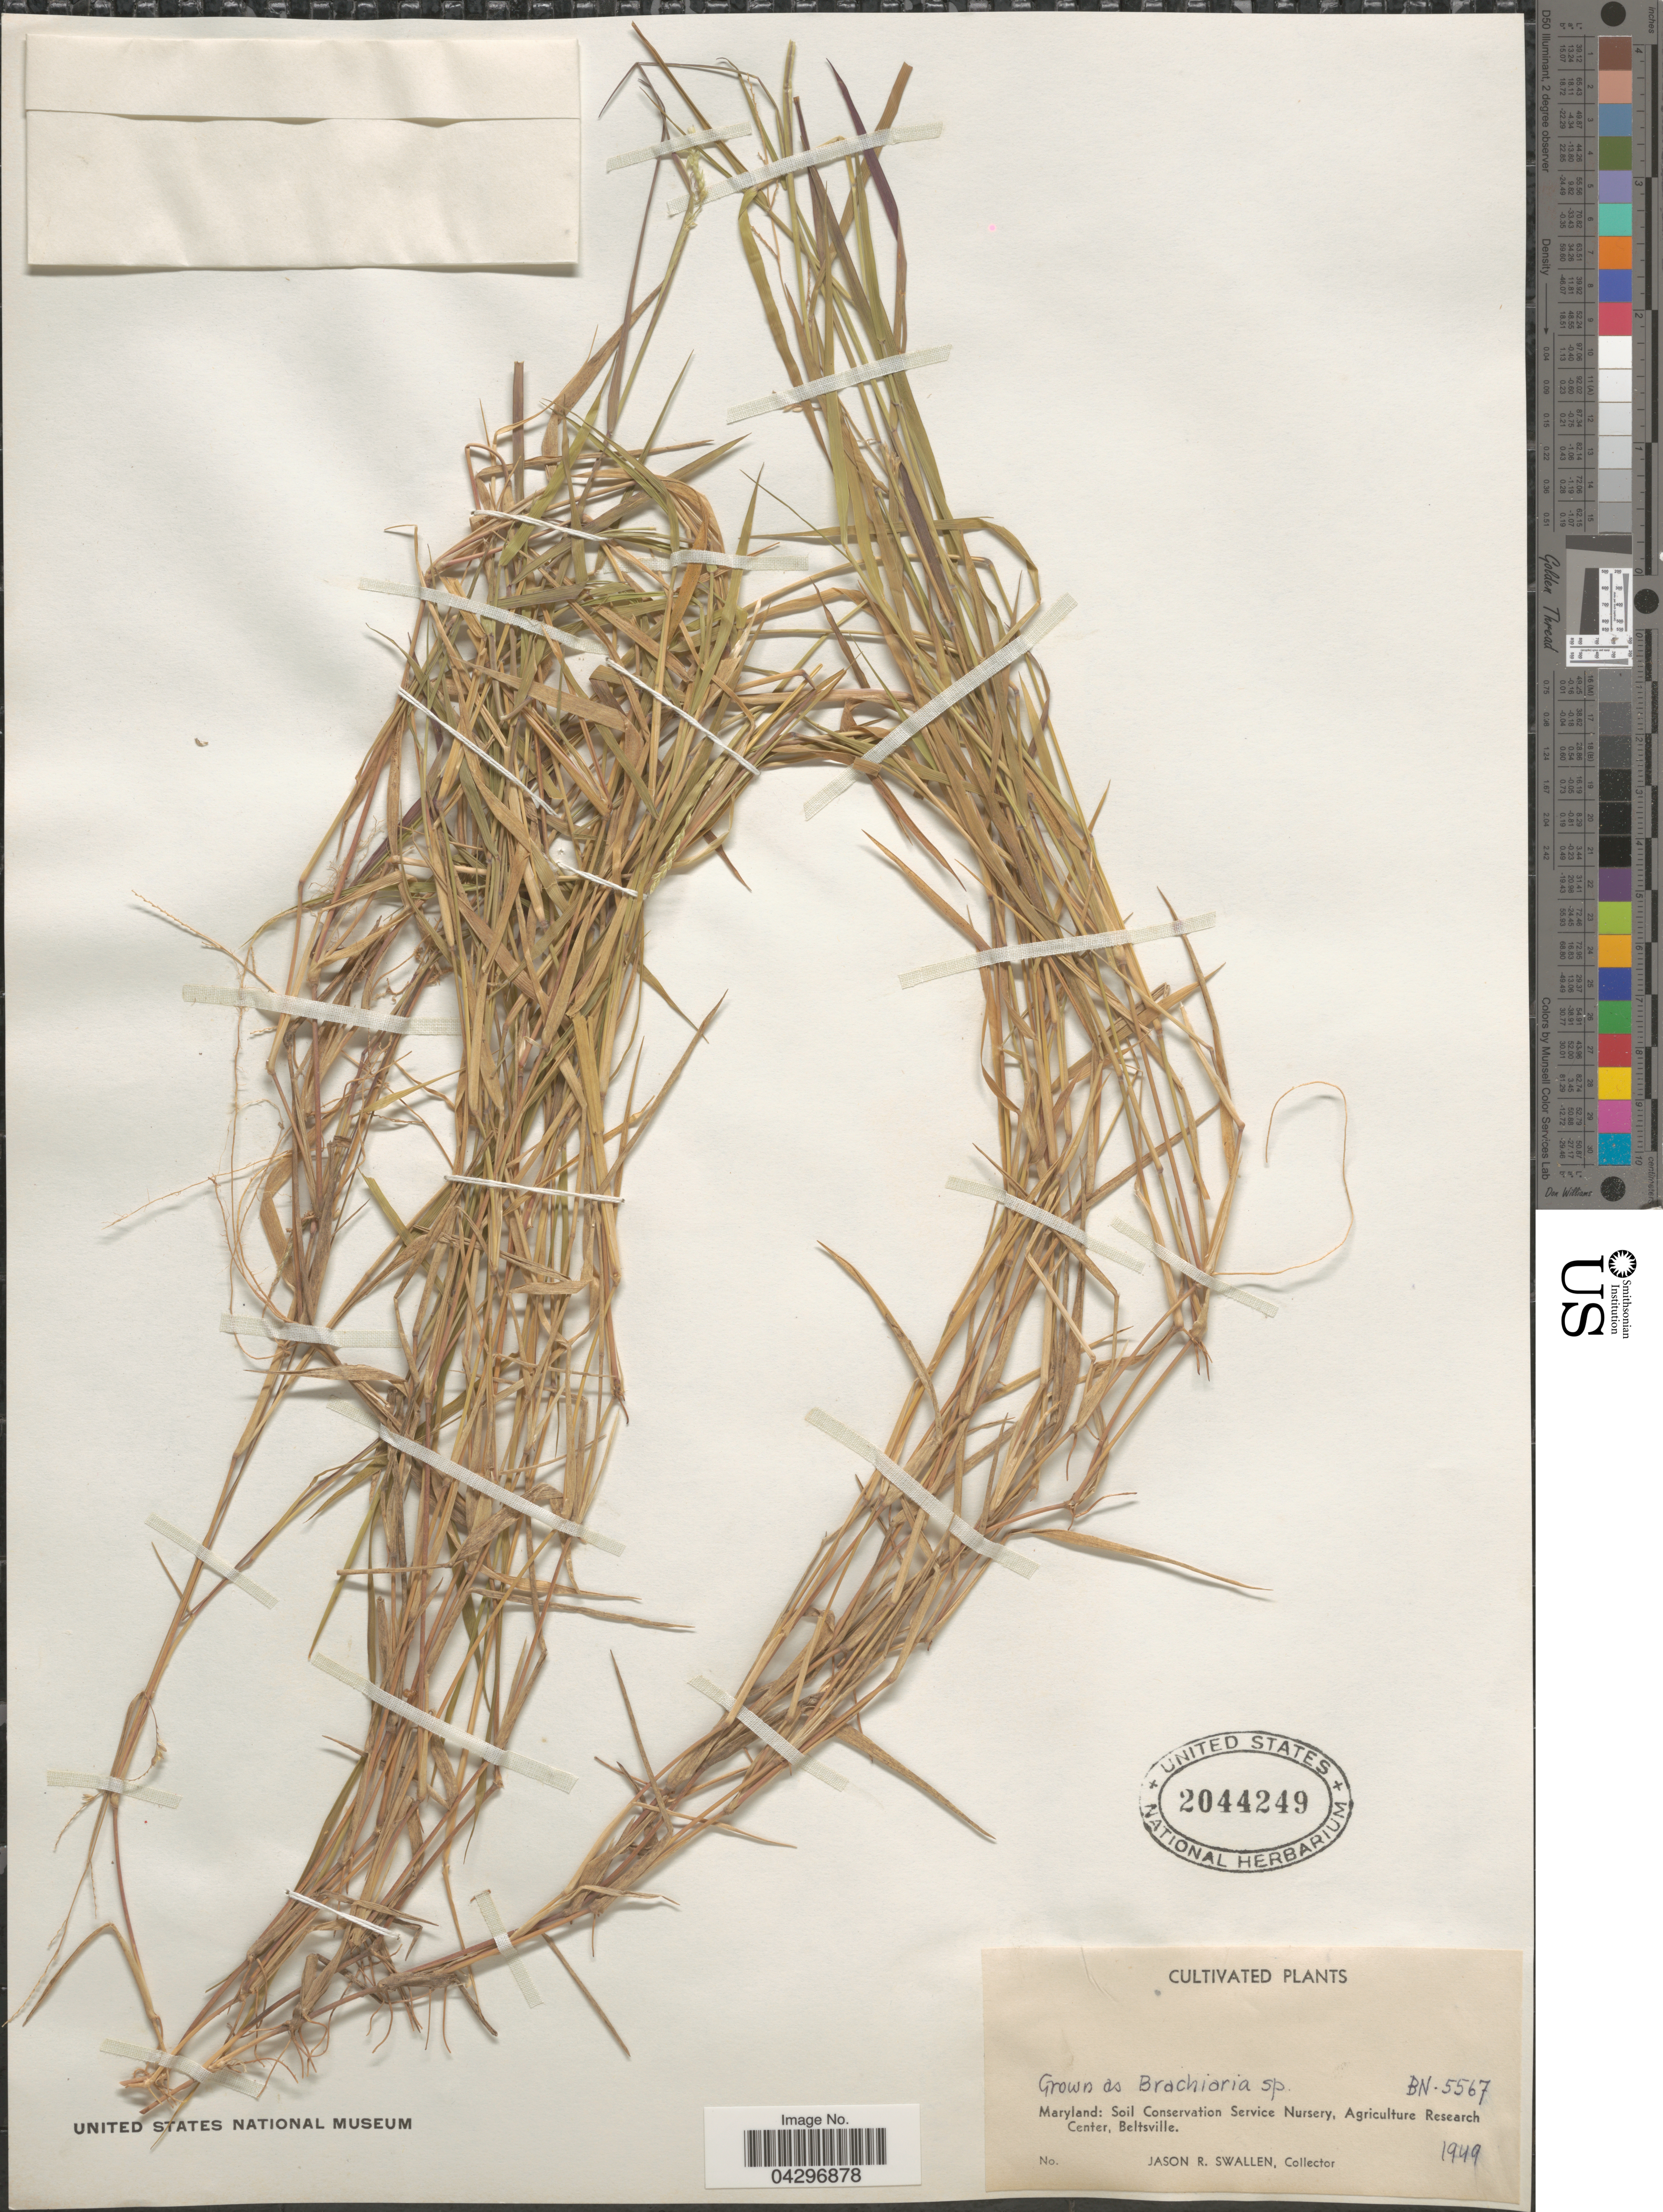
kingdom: Plantae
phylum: Tracheophyta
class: Liliopsida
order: Poales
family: Poaceae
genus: Urochloa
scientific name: Urochloa sp.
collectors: J. R. Swallen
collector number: BN-5567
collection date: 1949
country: United States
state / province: Maryland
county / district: Prince George's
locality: Soil Conservation Service Nursery, Agriculture Research Center, Beltsville.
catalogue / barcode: US 2044249